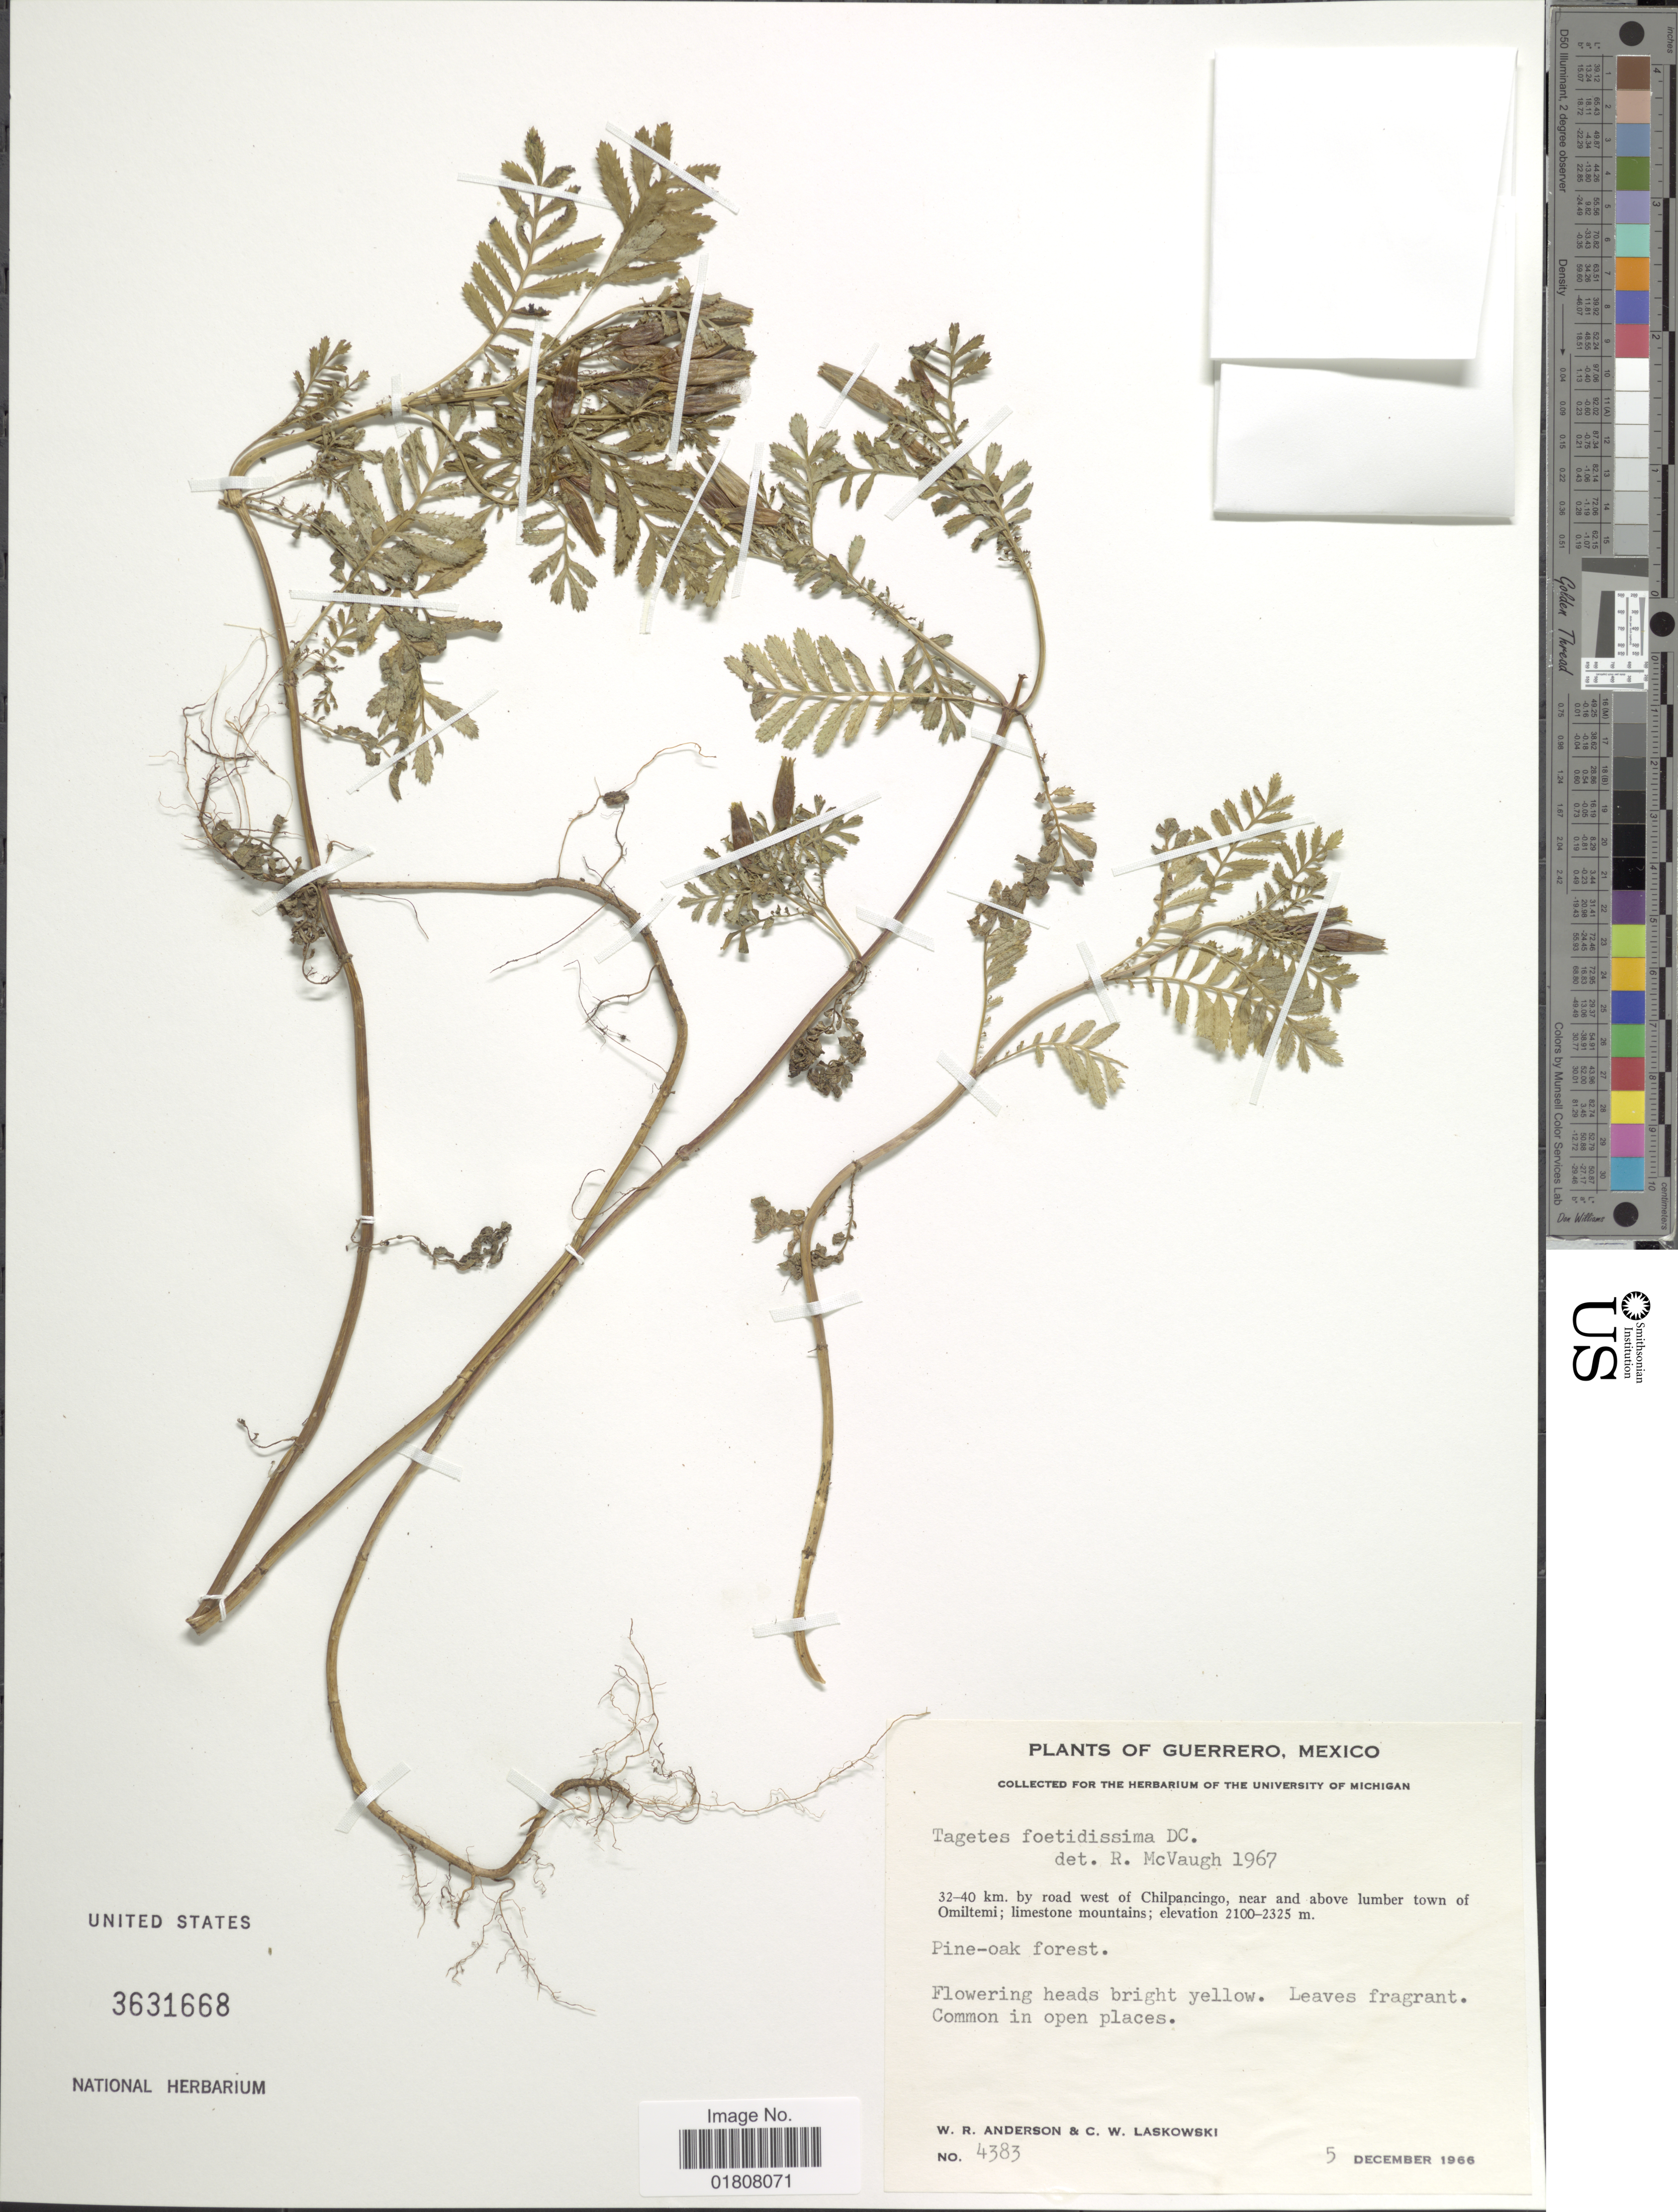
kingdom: Plantae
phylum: Tracheophyta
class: Magnoliopsida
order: Asterales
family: Asteraceae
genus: Tagetes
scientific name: Tagetes foetidissima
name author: DC.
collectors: W. Anderson & C. Laskowski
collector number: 4383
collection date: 1966-12-05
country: Mexico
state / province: Guerrero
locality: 32-40 km by road west of Chilancingo, near and above lumber town of Omiltemi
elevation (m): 2100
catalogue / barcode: US 3631668